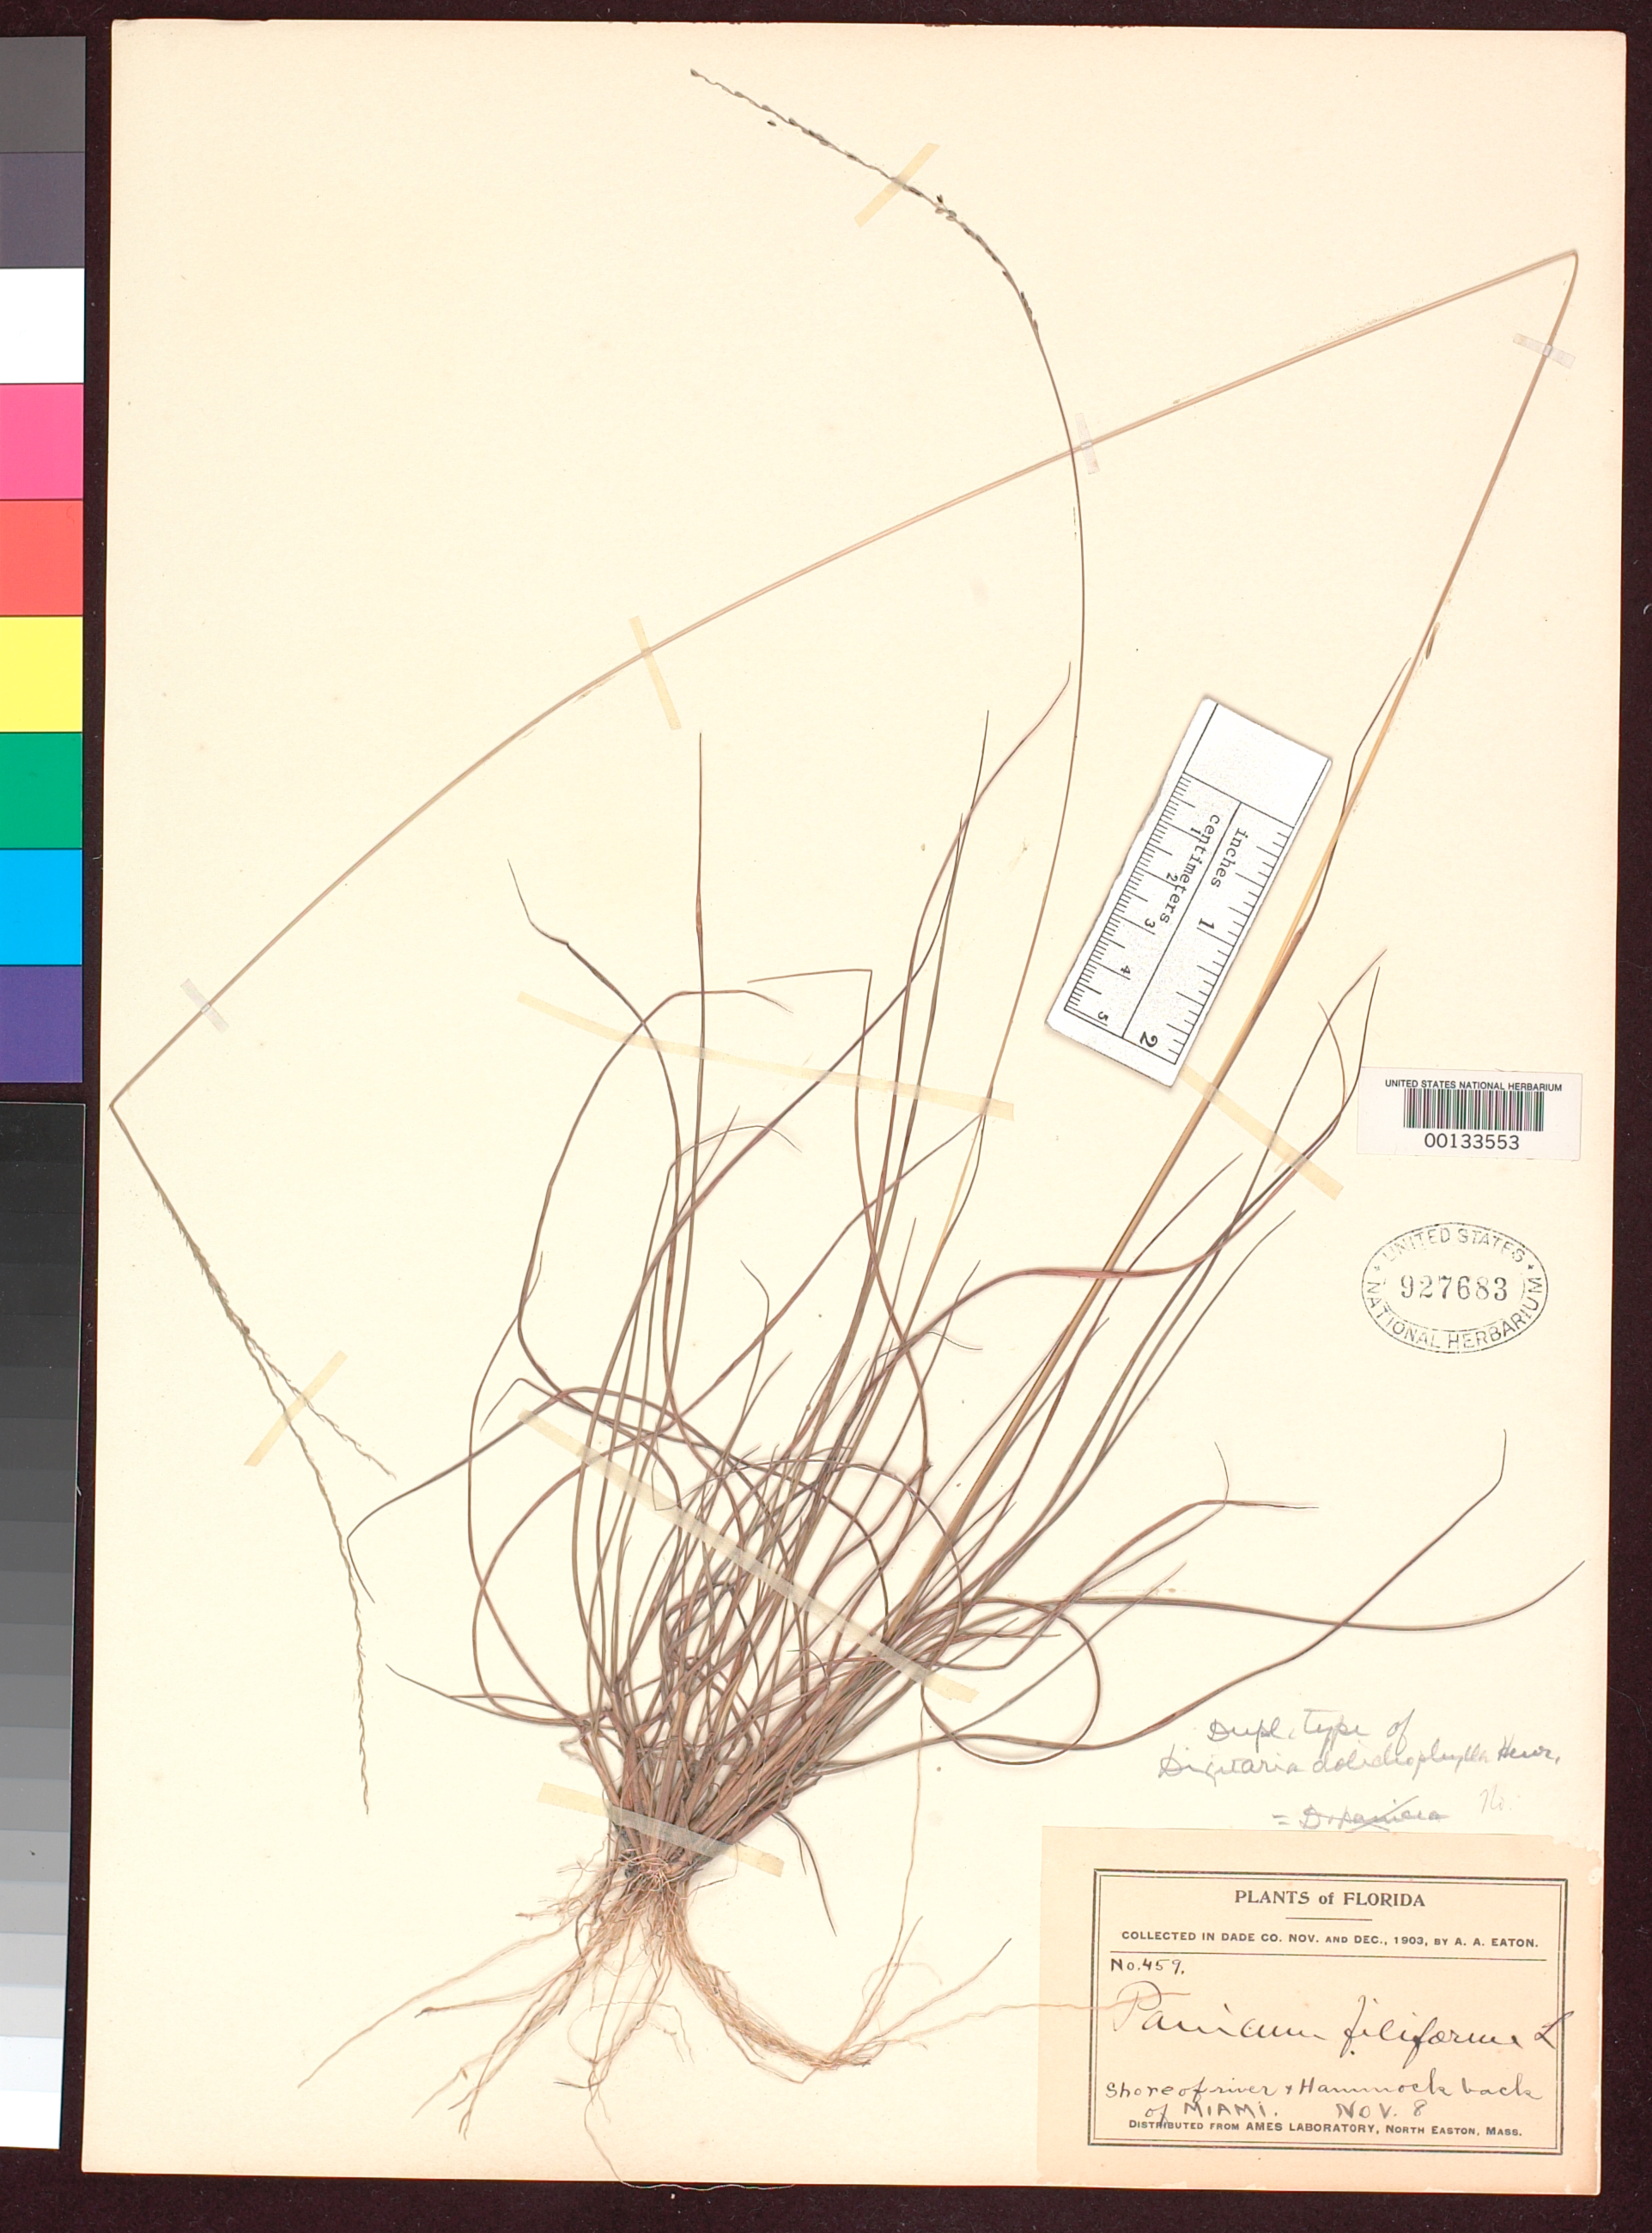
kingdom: Plantae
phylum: Tracheophyta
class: Liliopsida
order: Poales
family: Poaceae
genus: Digitaria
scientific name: Digitaria dolichophylla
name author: Henr.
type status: Isotype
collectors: A. A. Eaton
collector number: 459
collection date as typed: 08 Nov 1903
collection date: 1903-11-08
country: United States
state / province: Florida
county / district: Dade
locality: Shore of river & hammock back of Miami.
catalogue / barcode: US 927683